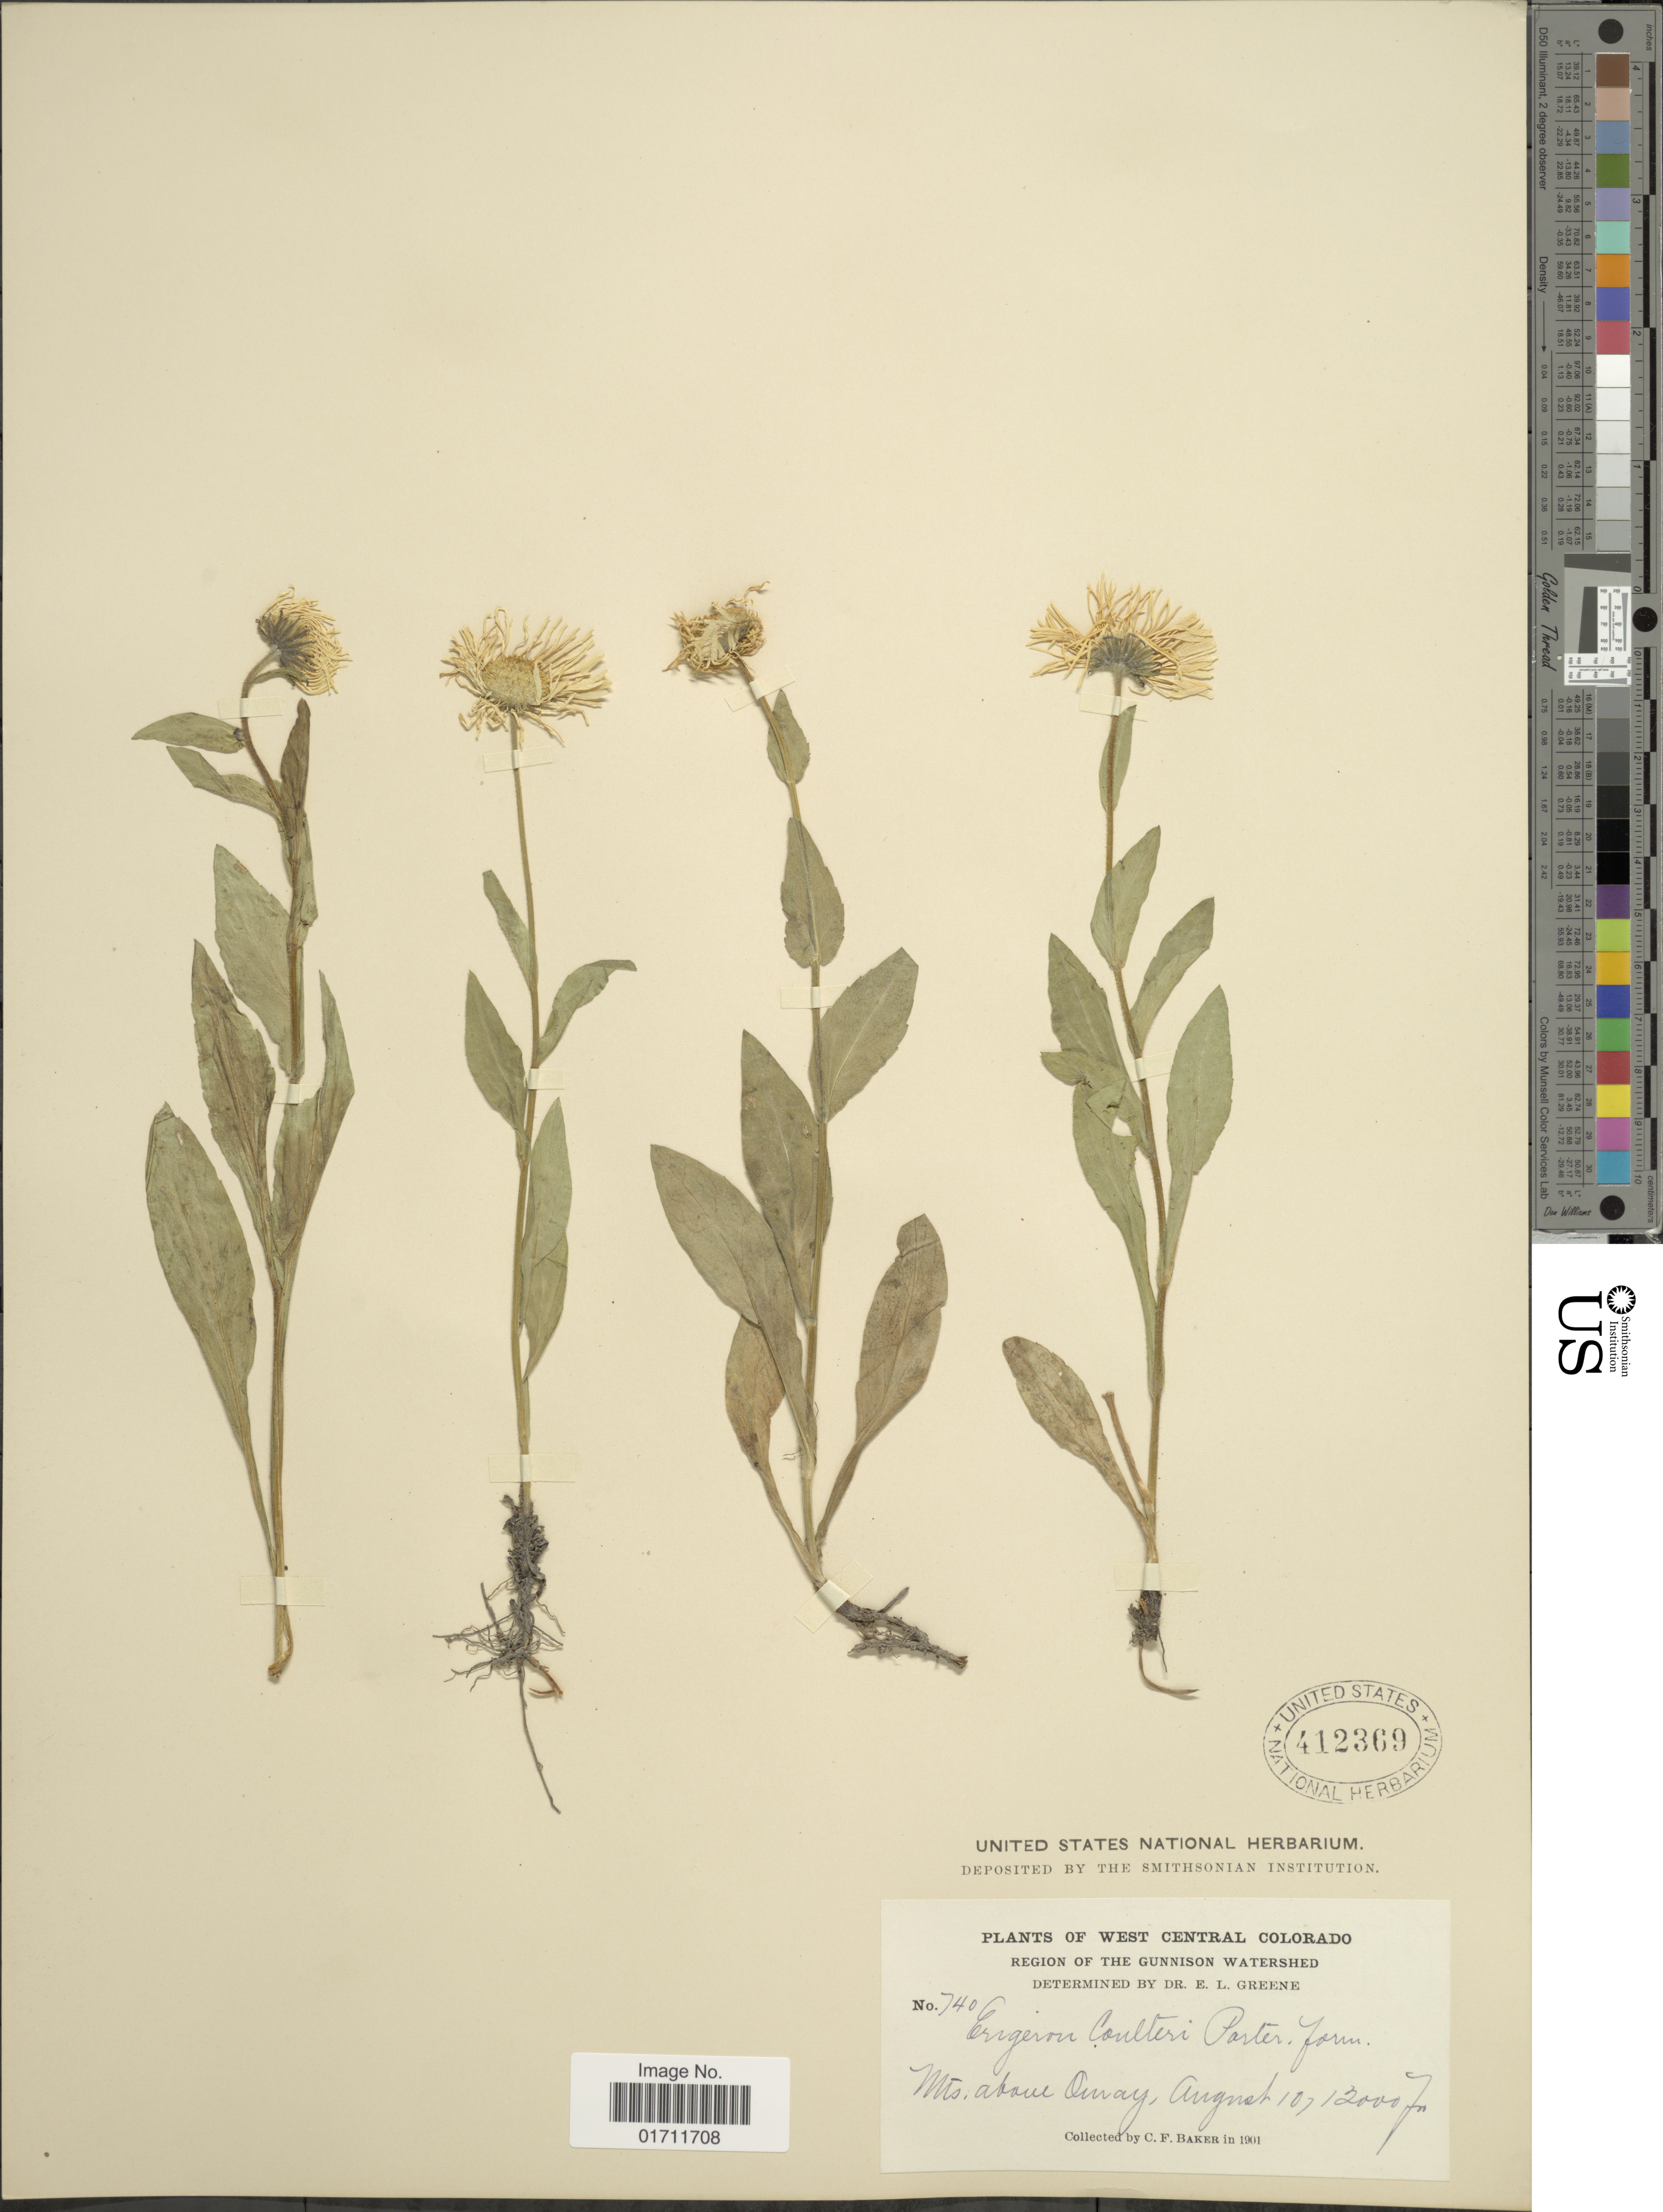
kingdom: Plantae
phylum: Tracheophyta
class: Magnoliopsida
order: Asterales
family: Asteraceae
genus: Erigeron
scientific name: Erigeron coulteri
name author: Porter in Porter & J.M. Coult.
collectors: C. F. Baker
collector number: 740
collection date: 1901-08-10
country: United States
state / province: Colorado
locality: West Central Colorado, Region of the Gunnison Watershed, Mts.above Quray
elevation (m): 3658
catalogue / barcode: US 412369